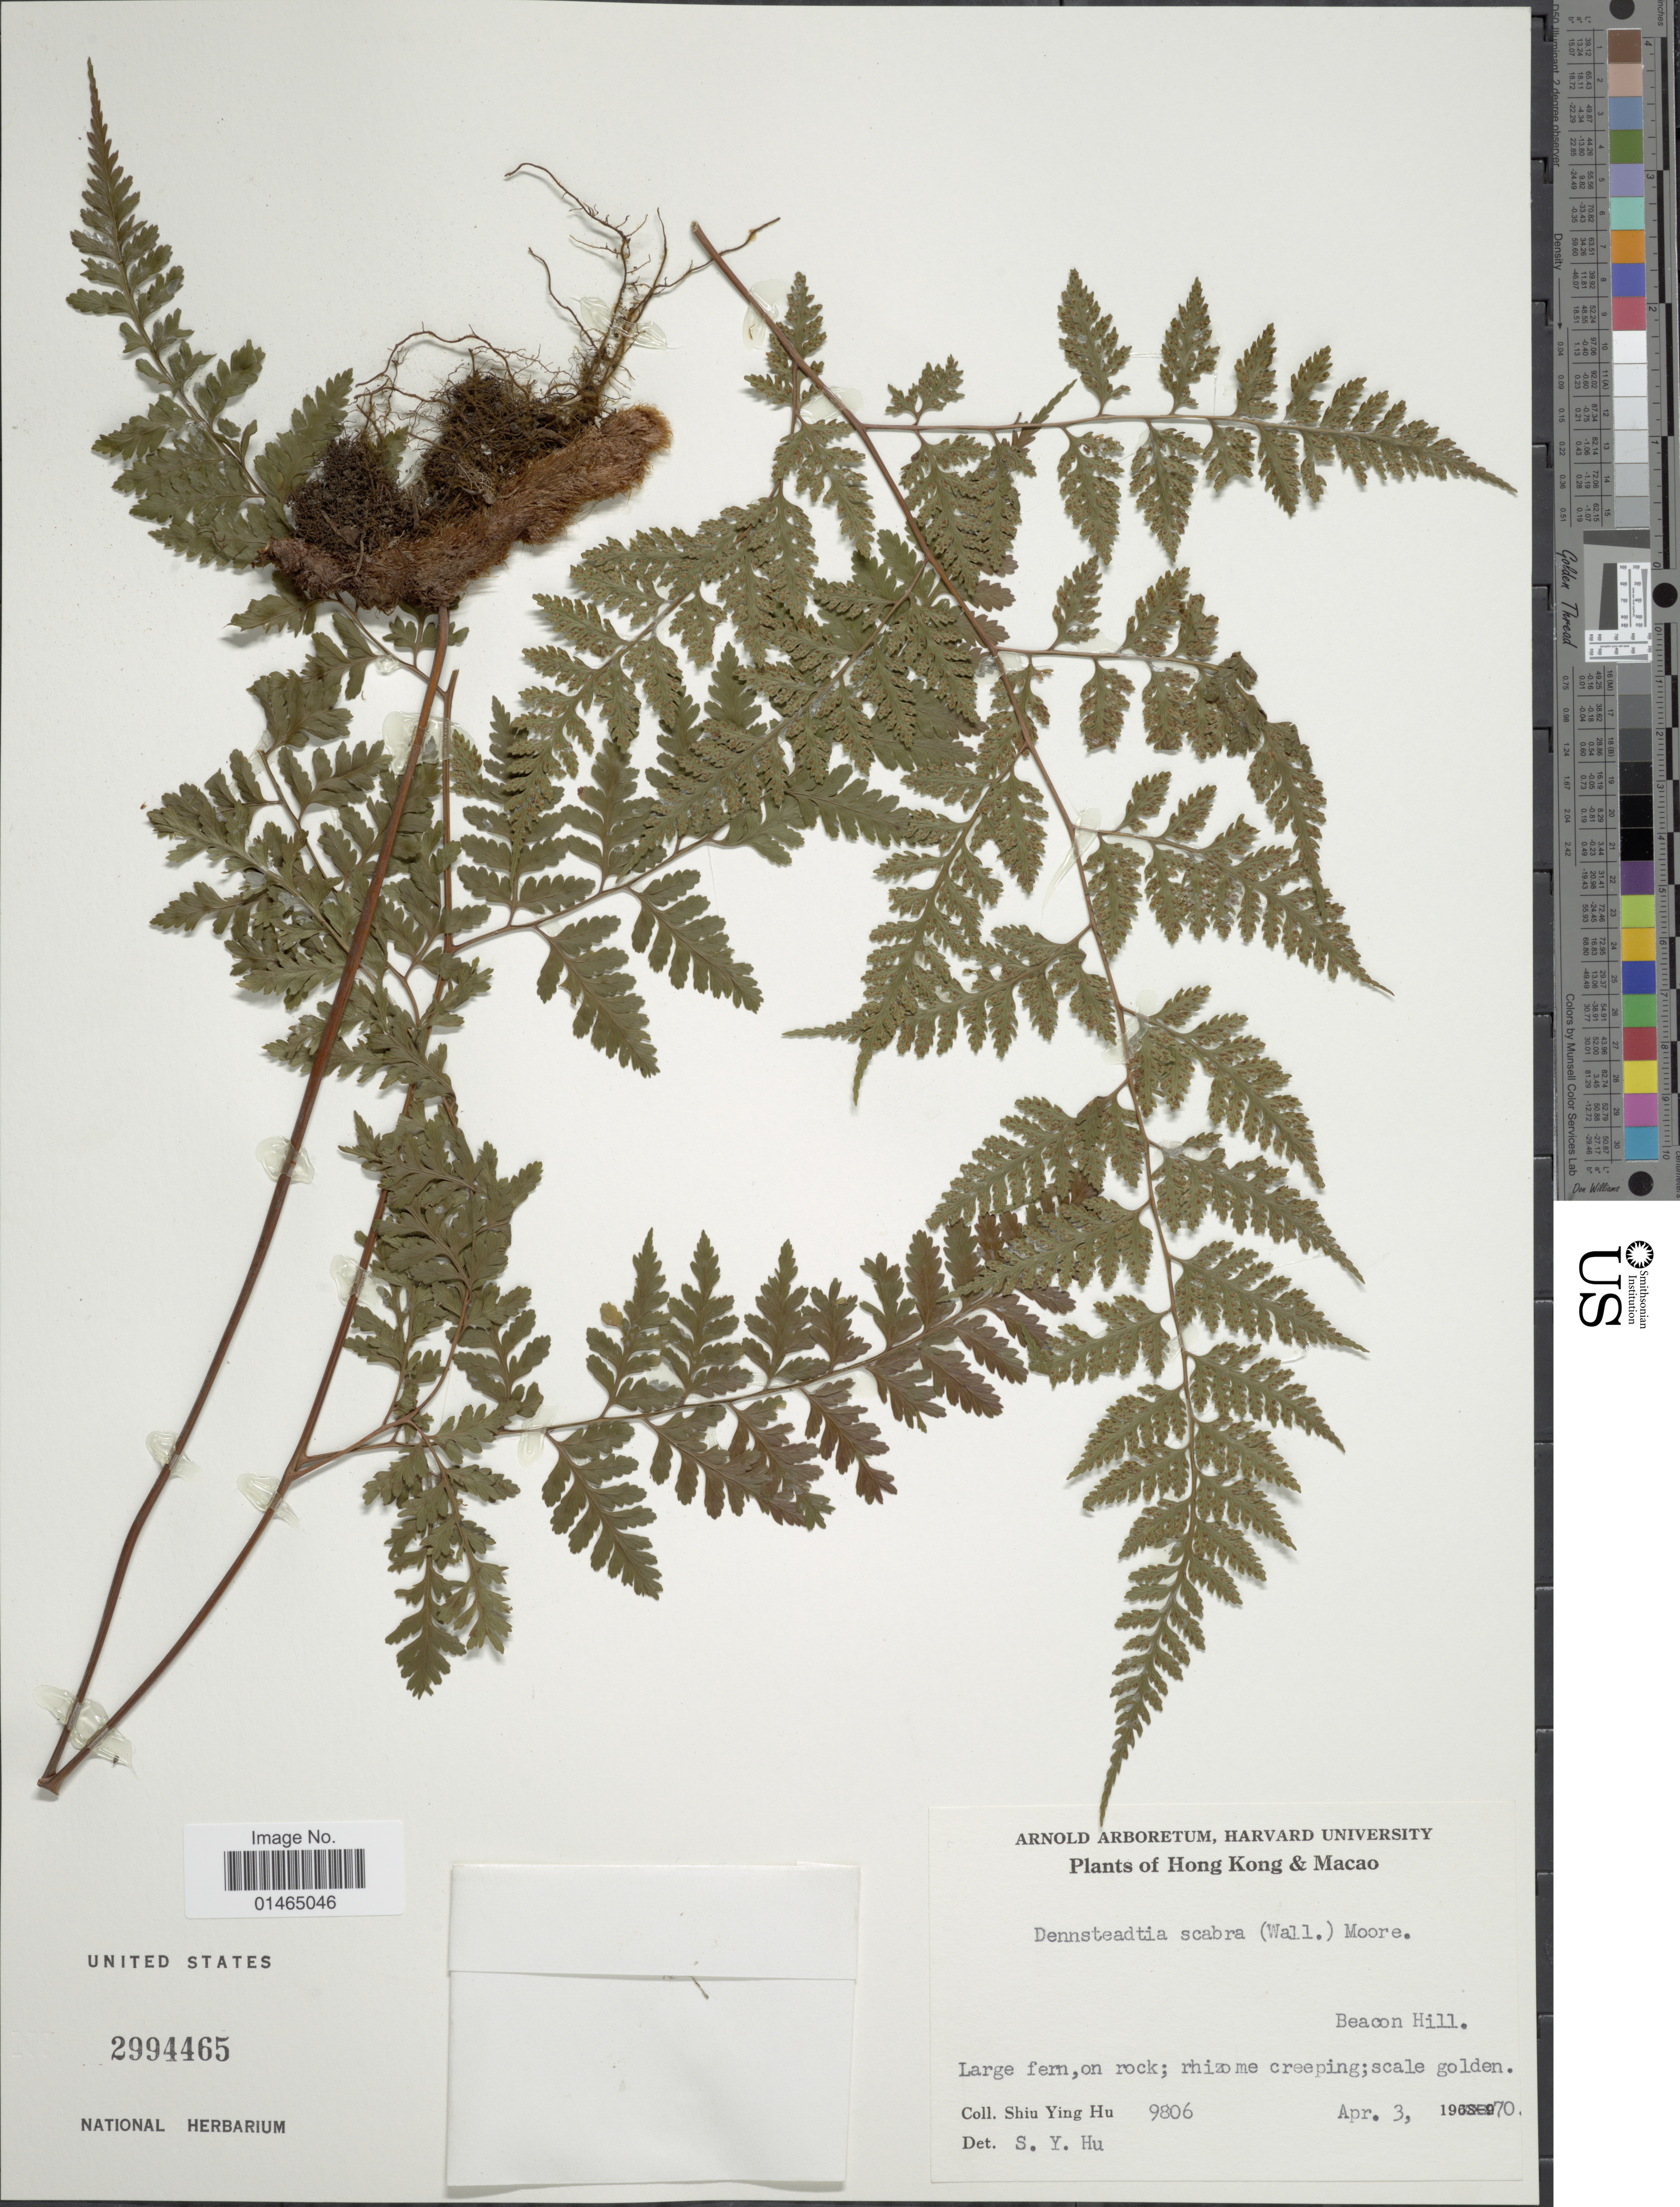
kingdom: Plantae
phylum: Tracheophyta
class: Polypodiopsida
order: Polypodiales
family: Dennstaedtiaceae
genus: Dennstaedtia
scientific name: Dennstaedtia scabra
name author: (Wall. ex Hook.) T. Moore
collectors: S. Y. Hu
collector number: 9806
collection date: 1970-04-03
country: China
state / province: Hong Kong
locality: Macao. Beacon Hill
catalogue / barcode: US 2994465